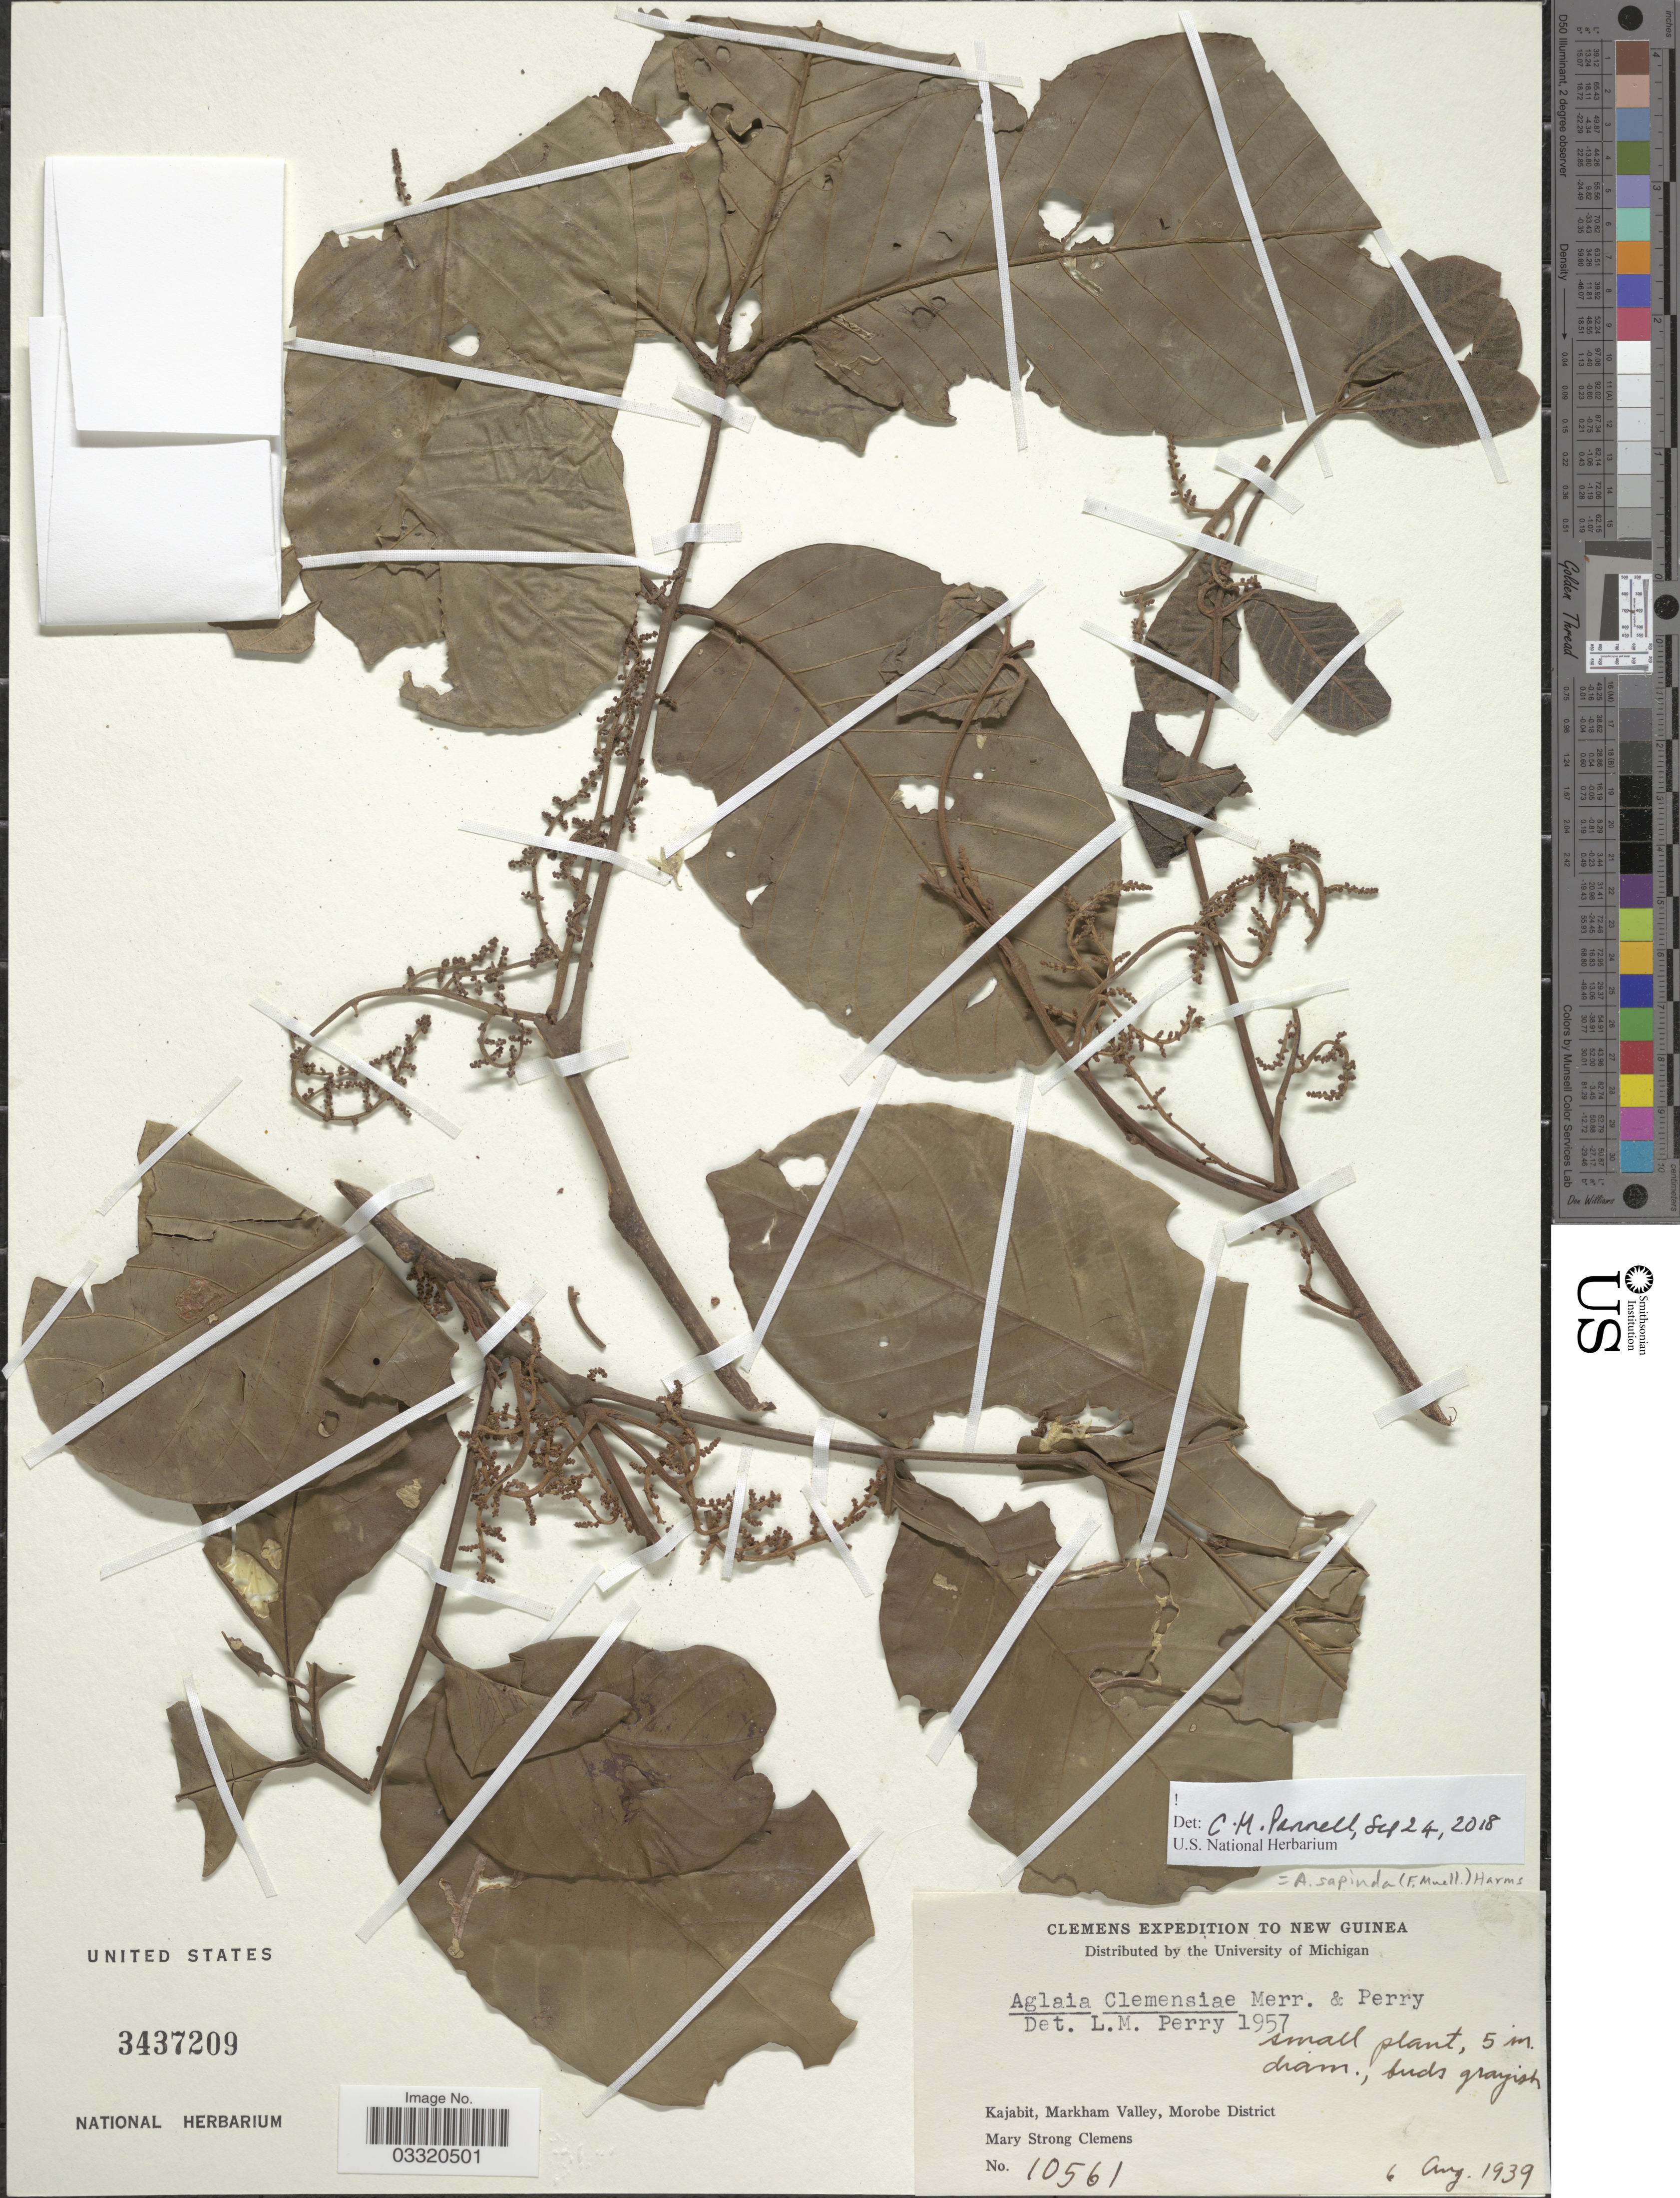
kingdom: Plantae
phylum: Tracheophyta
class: Magnoliopsida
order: Sapindales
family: Meliaceae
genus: Aglaia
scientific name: Aglaia sapindina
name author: (F. Muell.) Harms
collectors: M. S. Clemens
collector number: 10561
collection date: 1939-08-06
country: Papua New Guinea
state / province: Morobe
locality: New Guinea. Kajabit, Markham Valley, Morobe District.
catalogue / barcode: US 3437209